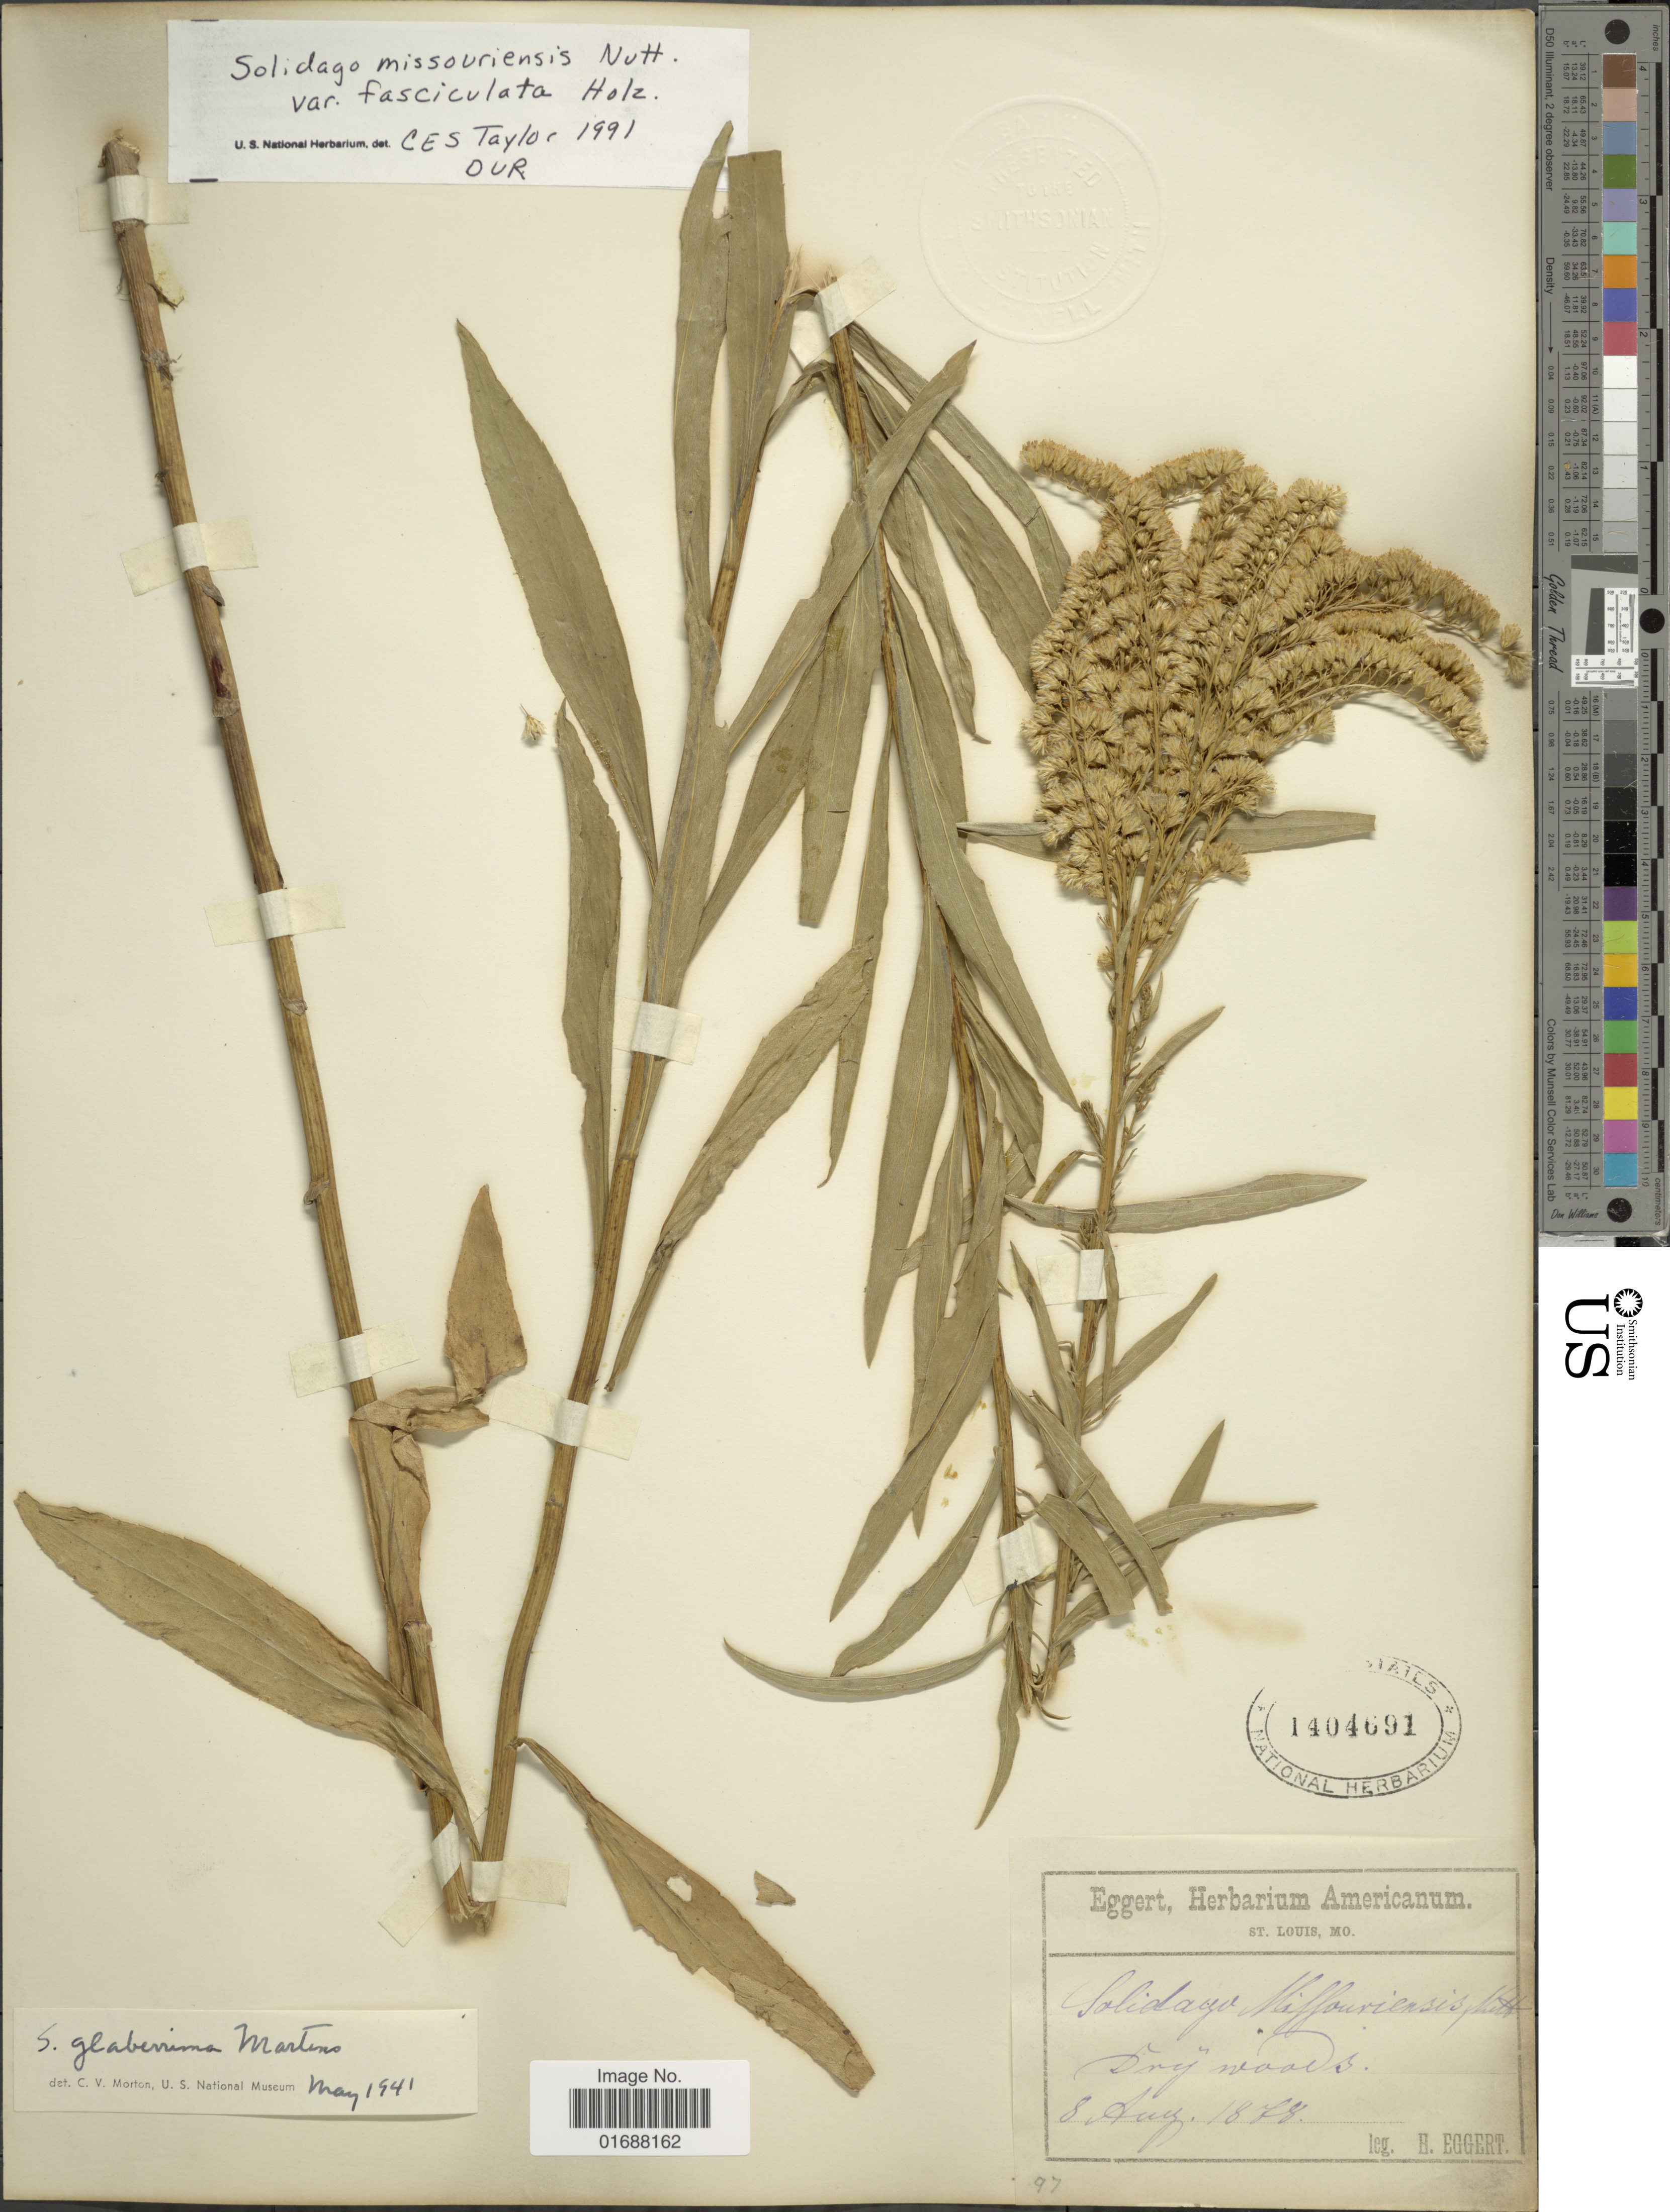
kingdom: Plantae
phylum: Tracheophyta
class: Magnoliopsida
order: Asterales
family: Asteraceae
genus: Solidago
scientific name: Solidago missouriensis var. fasciculata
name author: Holz.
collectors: H. Eggert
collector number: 97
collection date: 1878-08-08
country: United States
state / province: Missouri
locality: Dry woods.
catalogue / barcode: US 1404691